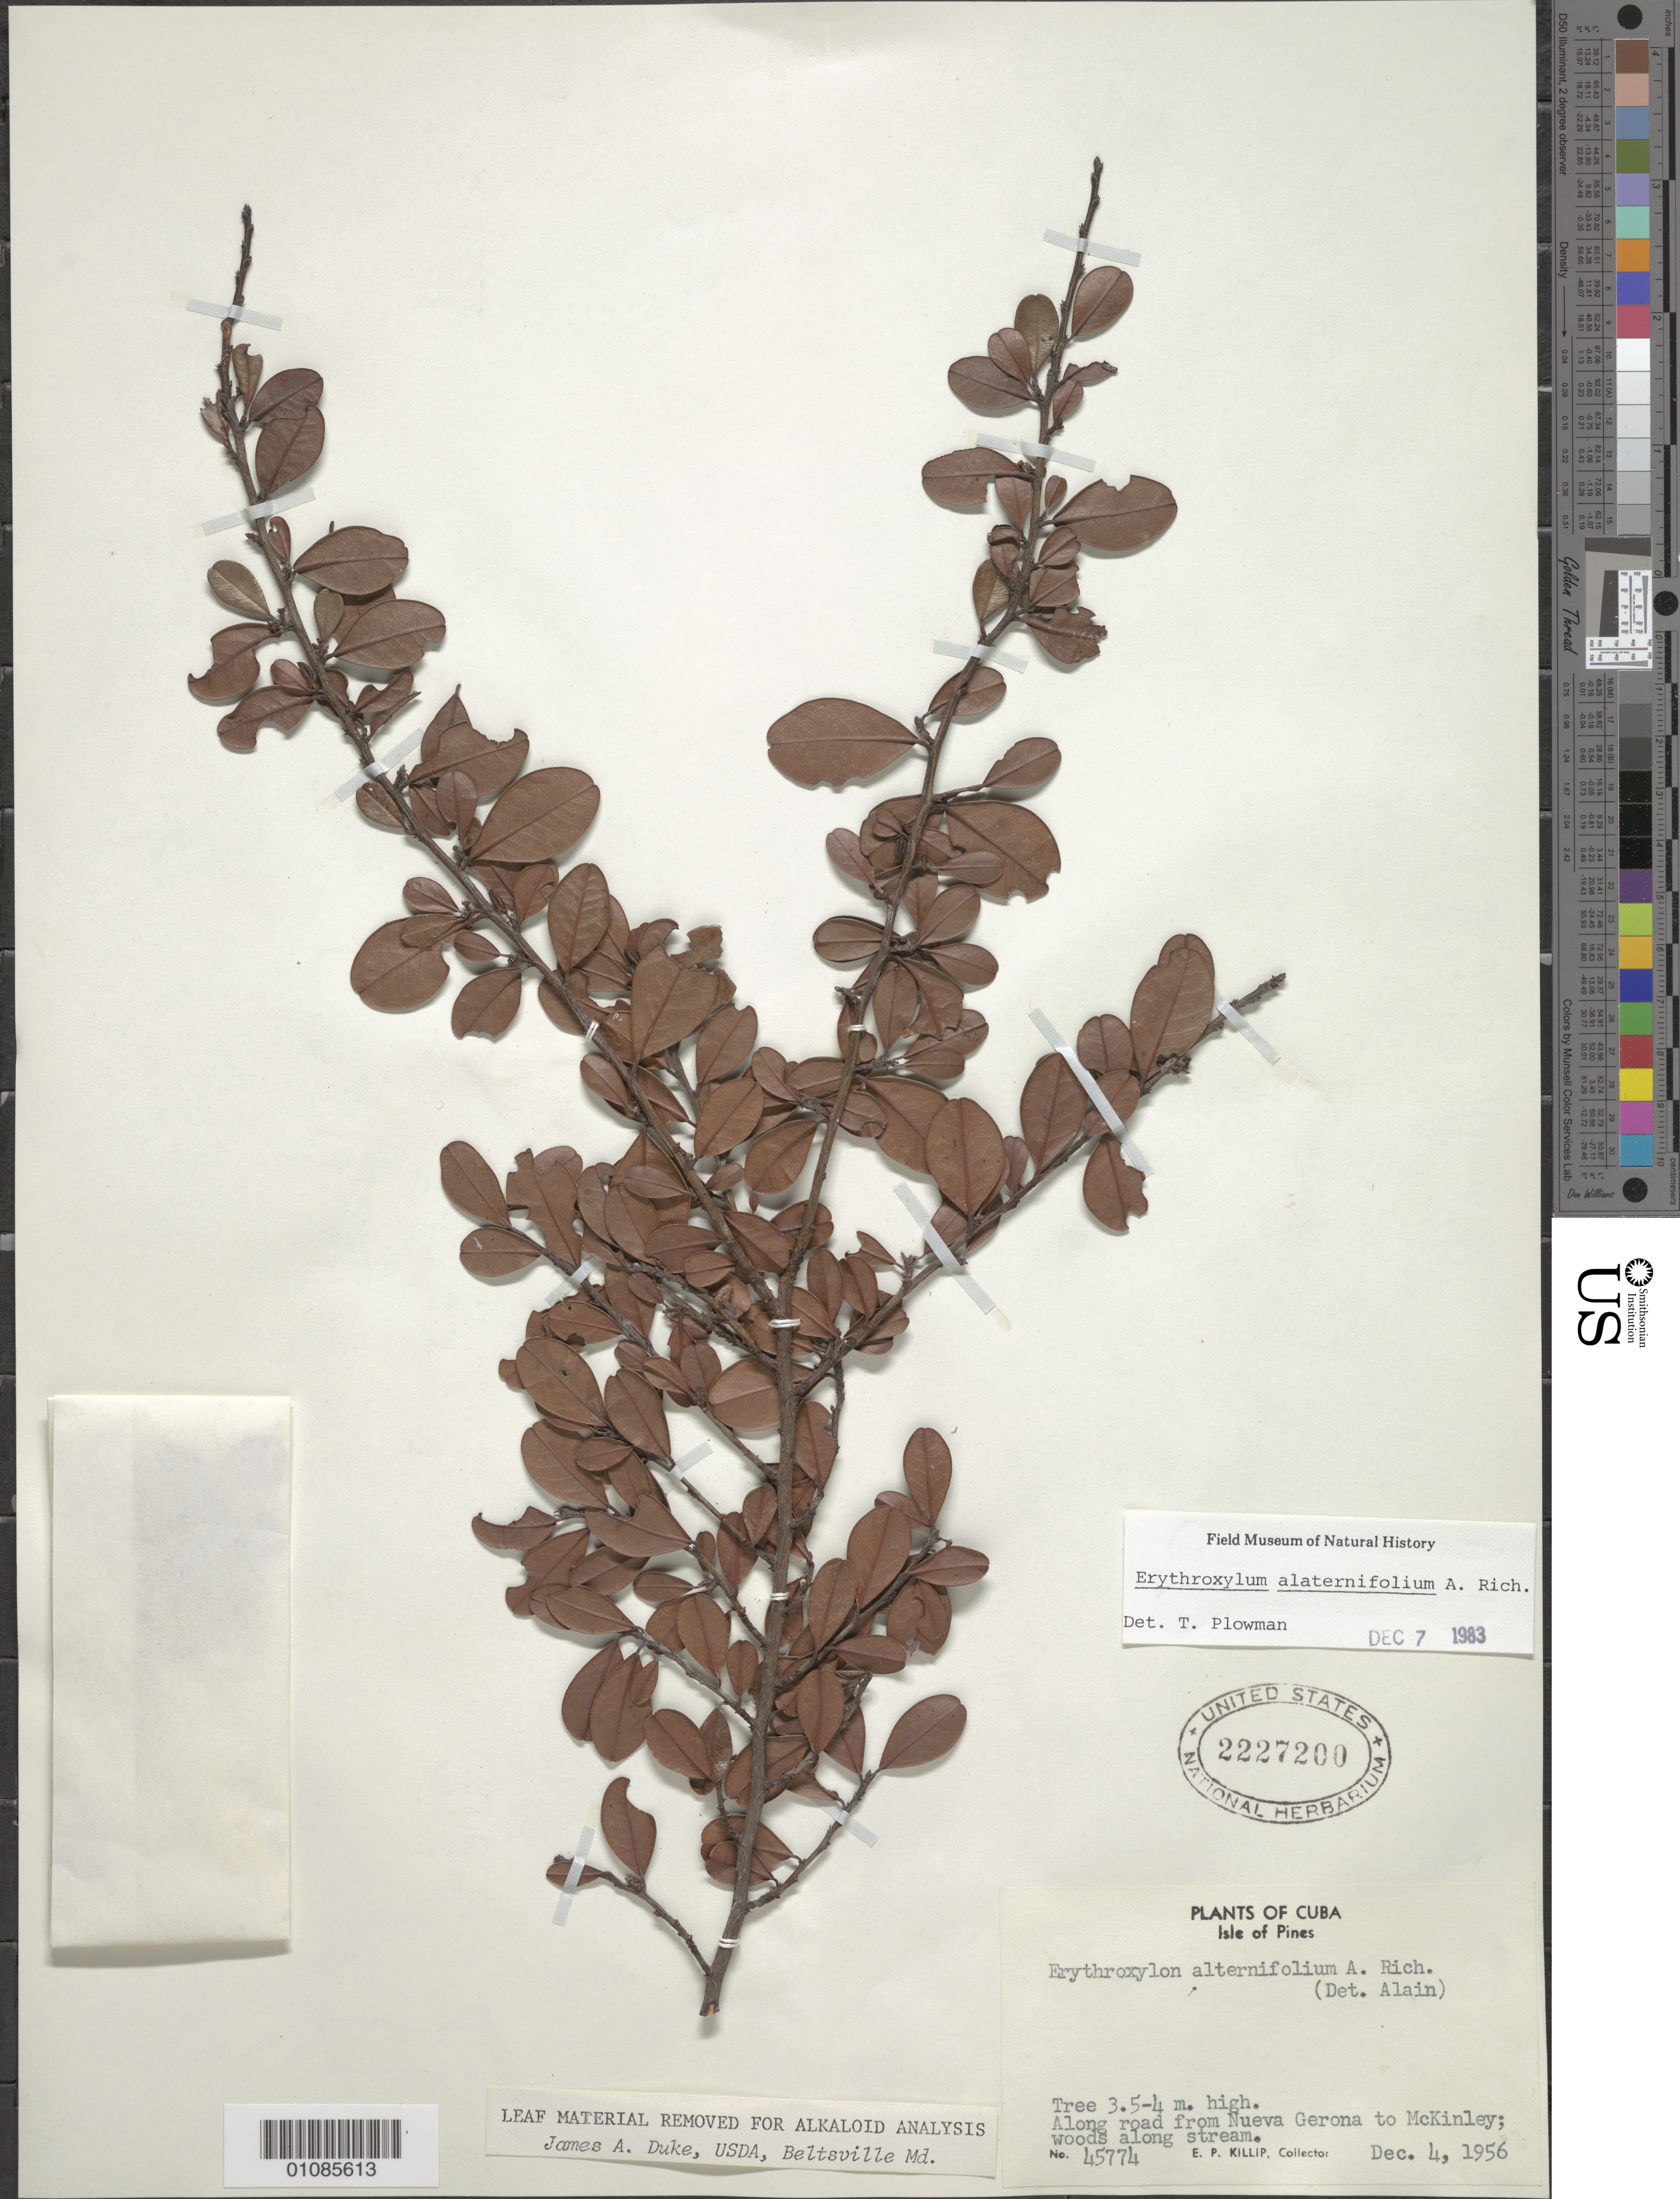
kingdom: Plantae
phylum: Tracheophyta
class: Magnoliopsida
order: Malpighiales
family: Erythroxylaceae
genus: Erythroxylum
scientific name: Erythroxylum alaternifolium var. alaternifolium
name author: A. Rich.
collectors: E. P. Killip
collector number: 45774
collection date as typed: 04 Dec 1956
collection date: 1956-12-04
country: Cuba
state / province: Isla de La Juventud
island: Isla de la Juventud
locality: Isle of Pines, Along road from Nueva Gerona to McKinley;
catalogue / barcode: US 2227200